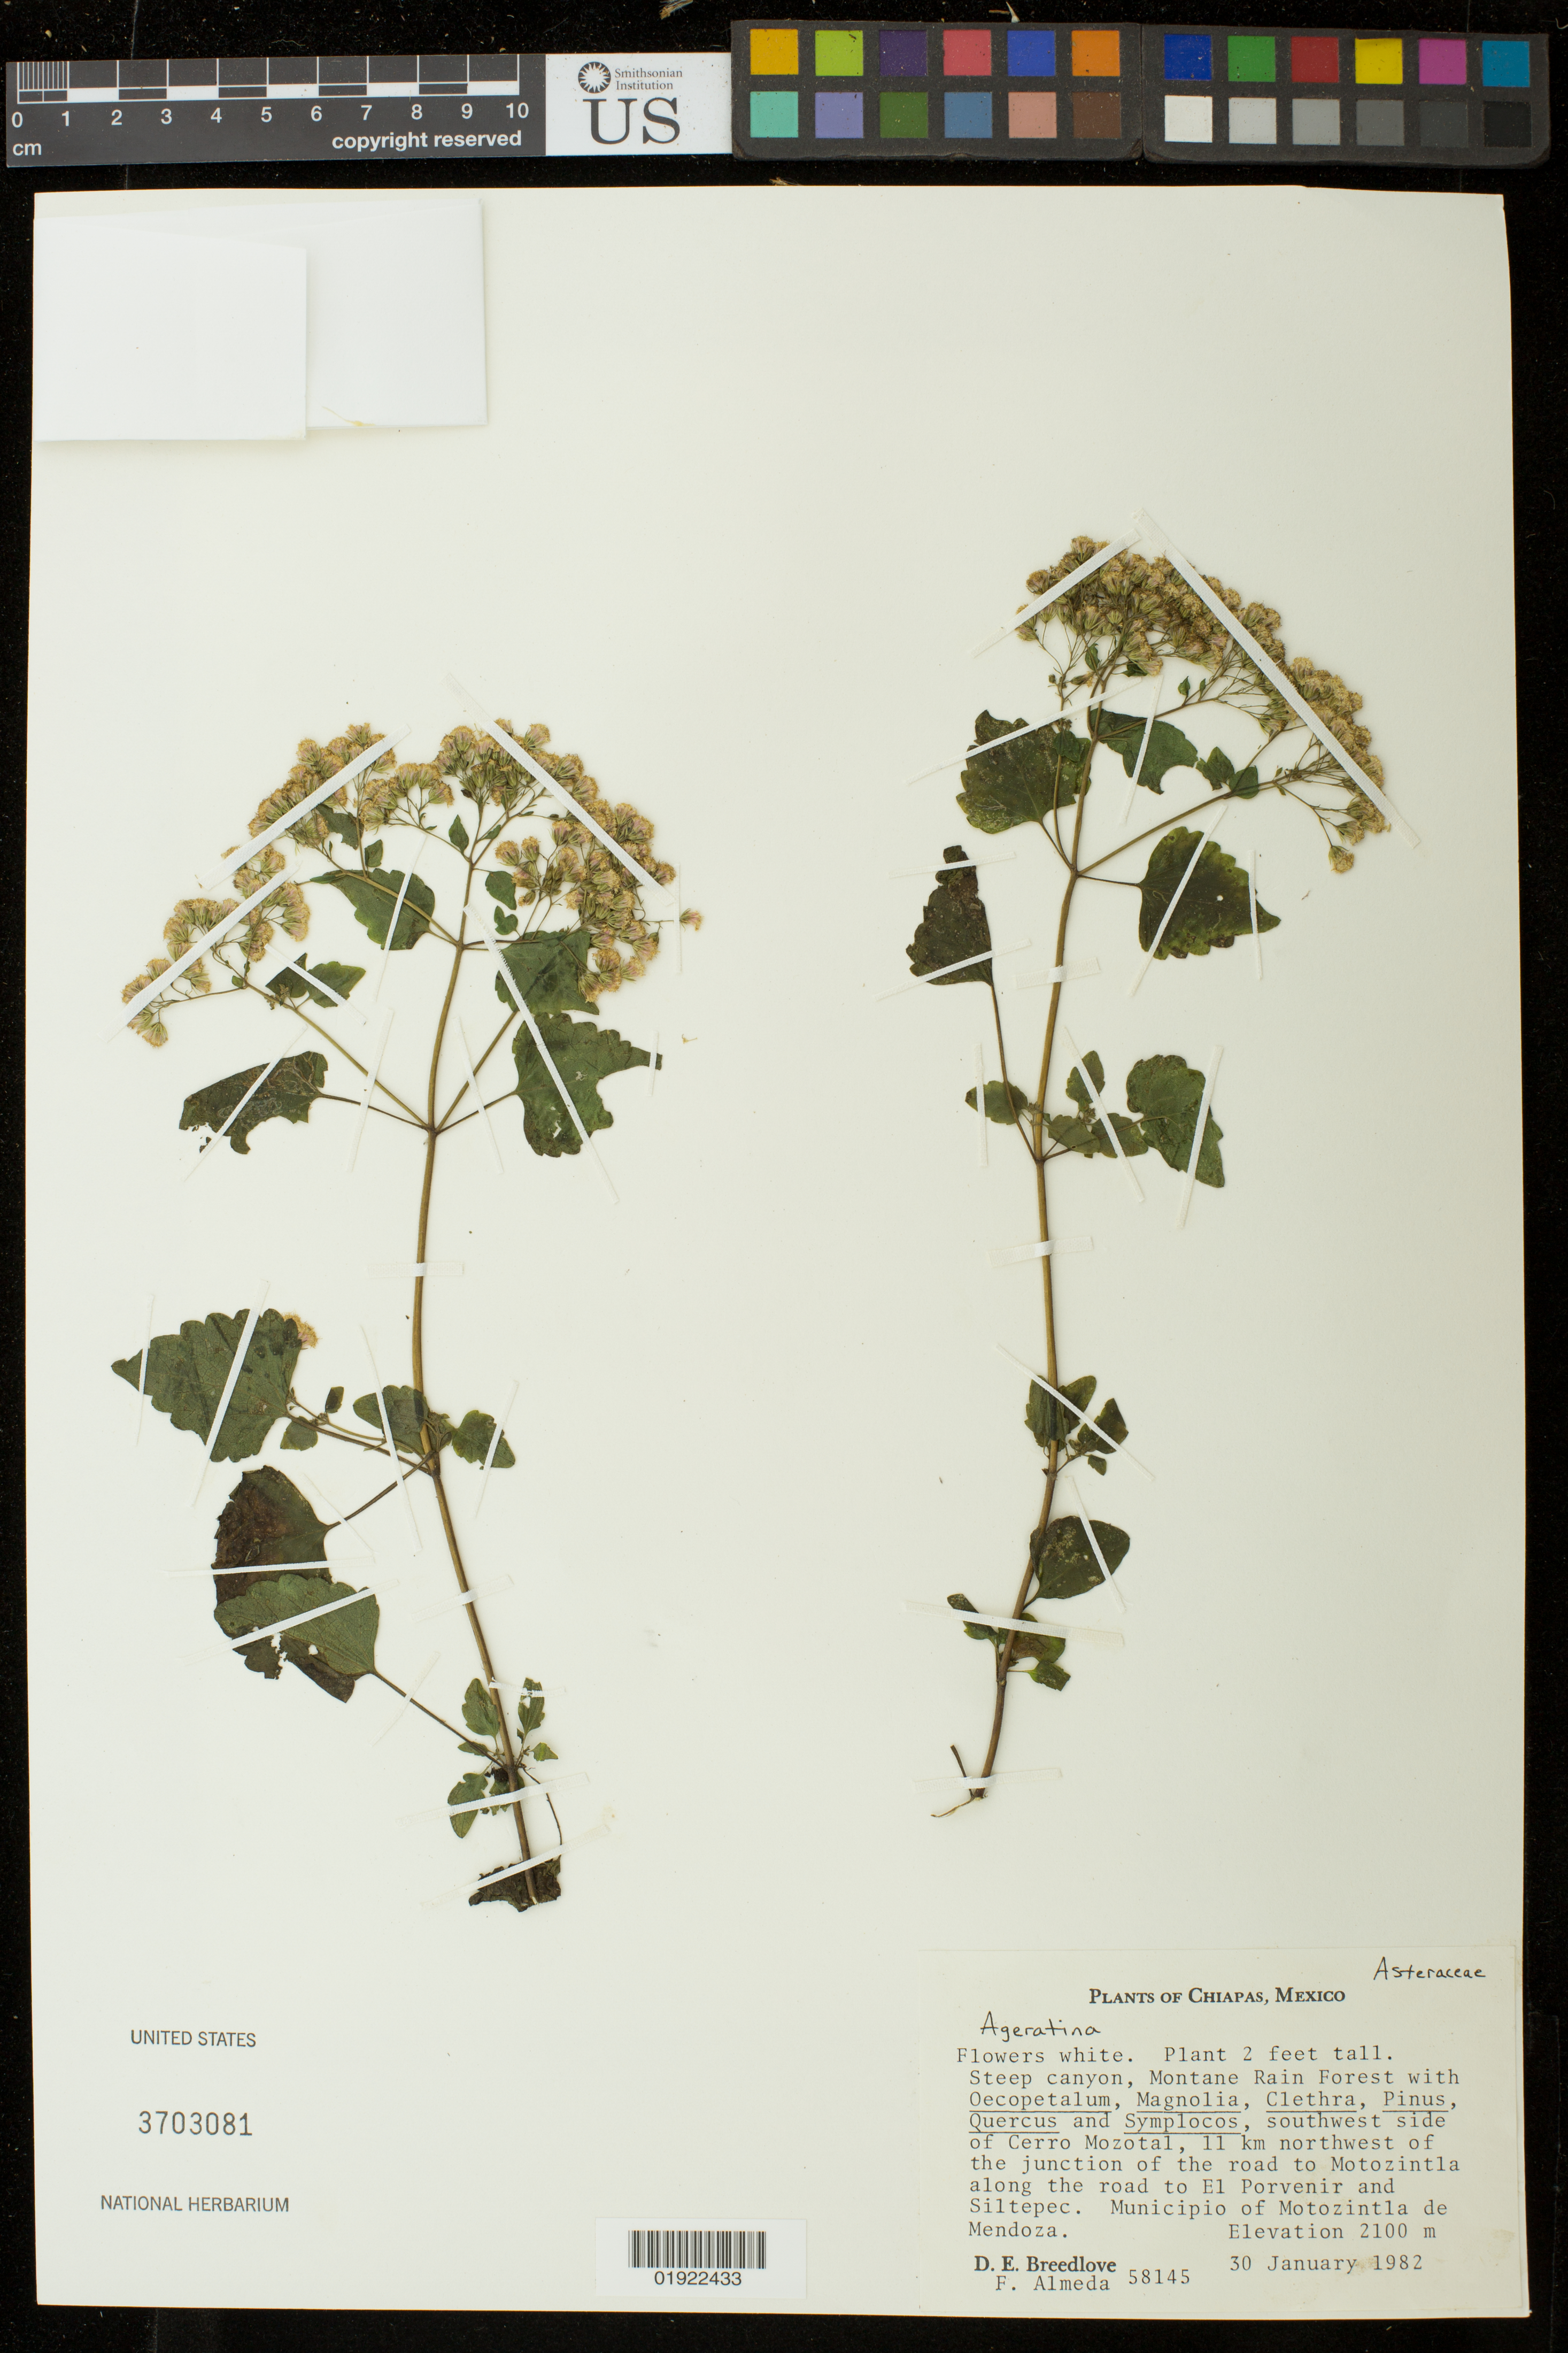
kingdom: Plantae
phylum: Tracheophyta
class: Magnoliopsida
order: Asterales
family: Asteraceae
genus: Ageratina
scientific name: Ageratina sp.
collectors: D. E. Breedlove & F. Almeda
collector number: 58145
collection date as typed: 30 January 1982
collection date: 1982-01-30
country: Mexico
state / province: Chiapas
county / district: Motozintla de Mendoza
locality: southwest side of Cerro Mozotal, 11 km northwest of the junction of the road to Motozintla along the road to El Porvenir and Siltepec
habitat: steep canyon, montane rain forest with Oecopetalum, Magnolia, Clethra, Pinus, Quercus and Symlocos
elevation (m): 2100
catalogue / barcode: US 3703081